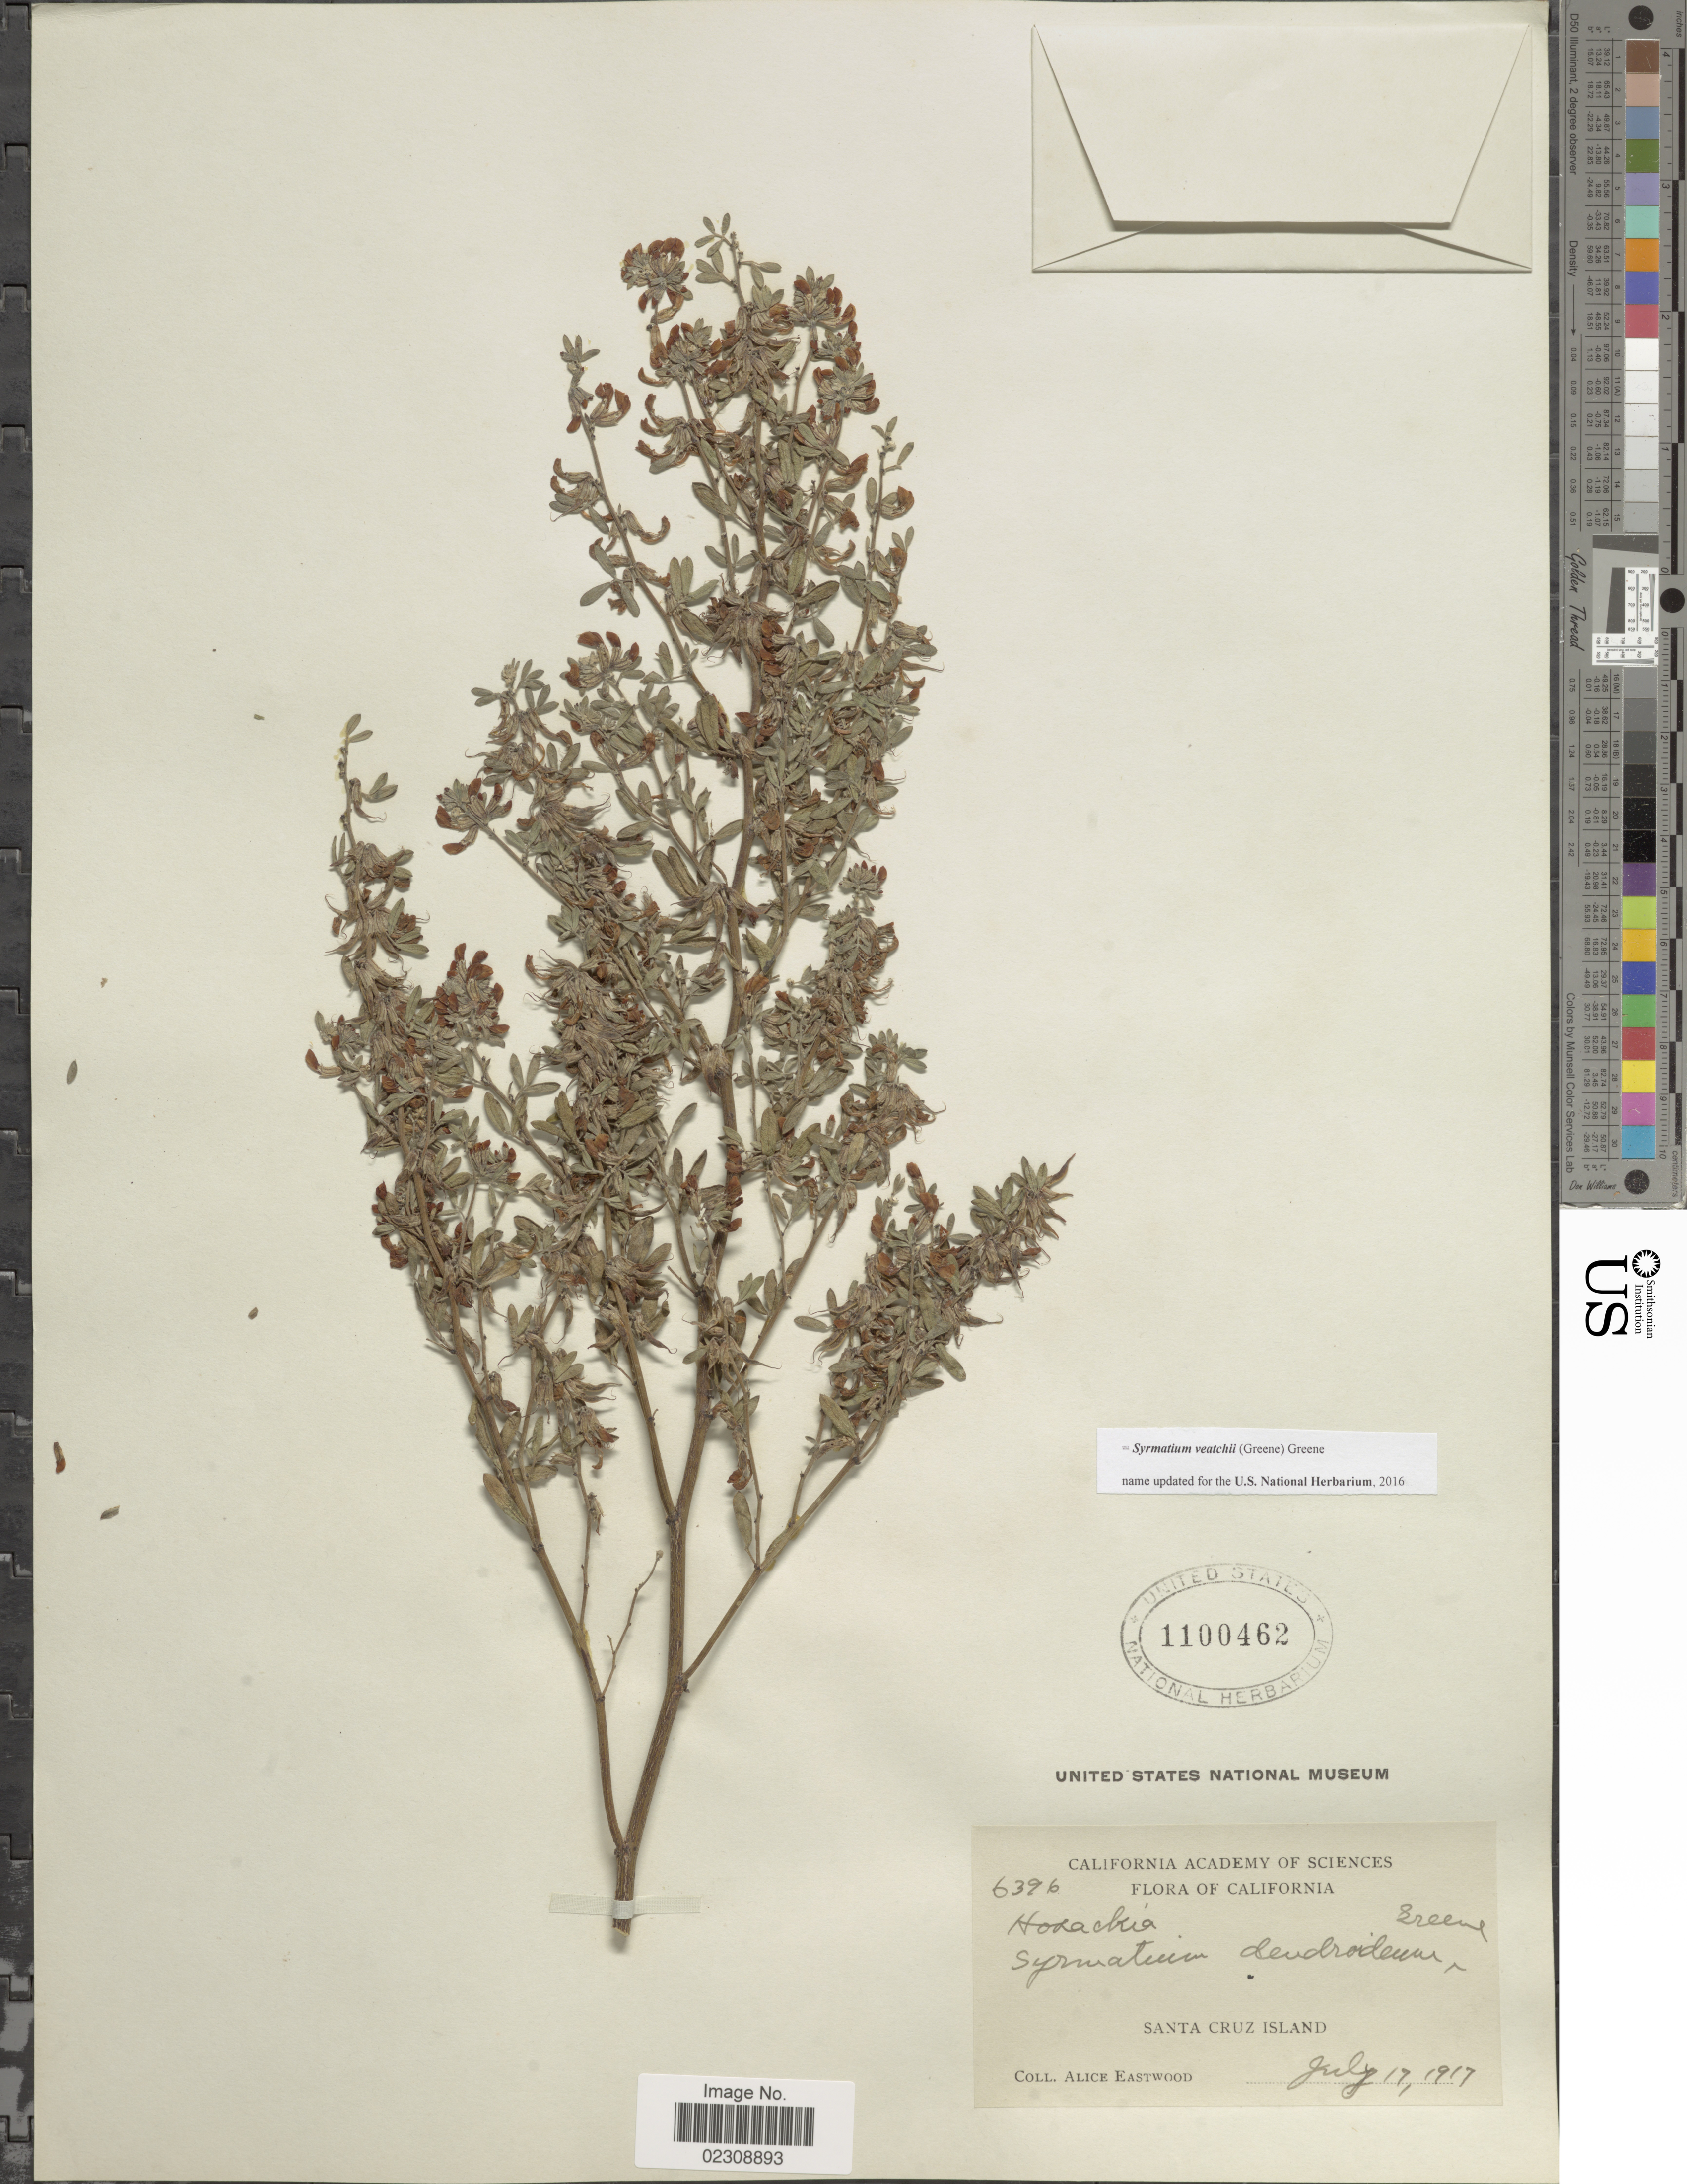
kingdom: Plantae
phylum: Tracheophyta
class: Magnoliopsida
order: Fabales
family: Fabaceae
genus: Syrmatium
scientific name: Syrmatium veatchii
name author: (Greene) Greene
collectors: A. Eastwood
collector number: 6396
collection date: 1917-07-17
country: United States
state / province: California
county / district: Santa Barbara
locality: Santa Cruz Island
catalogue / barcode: US 1100462